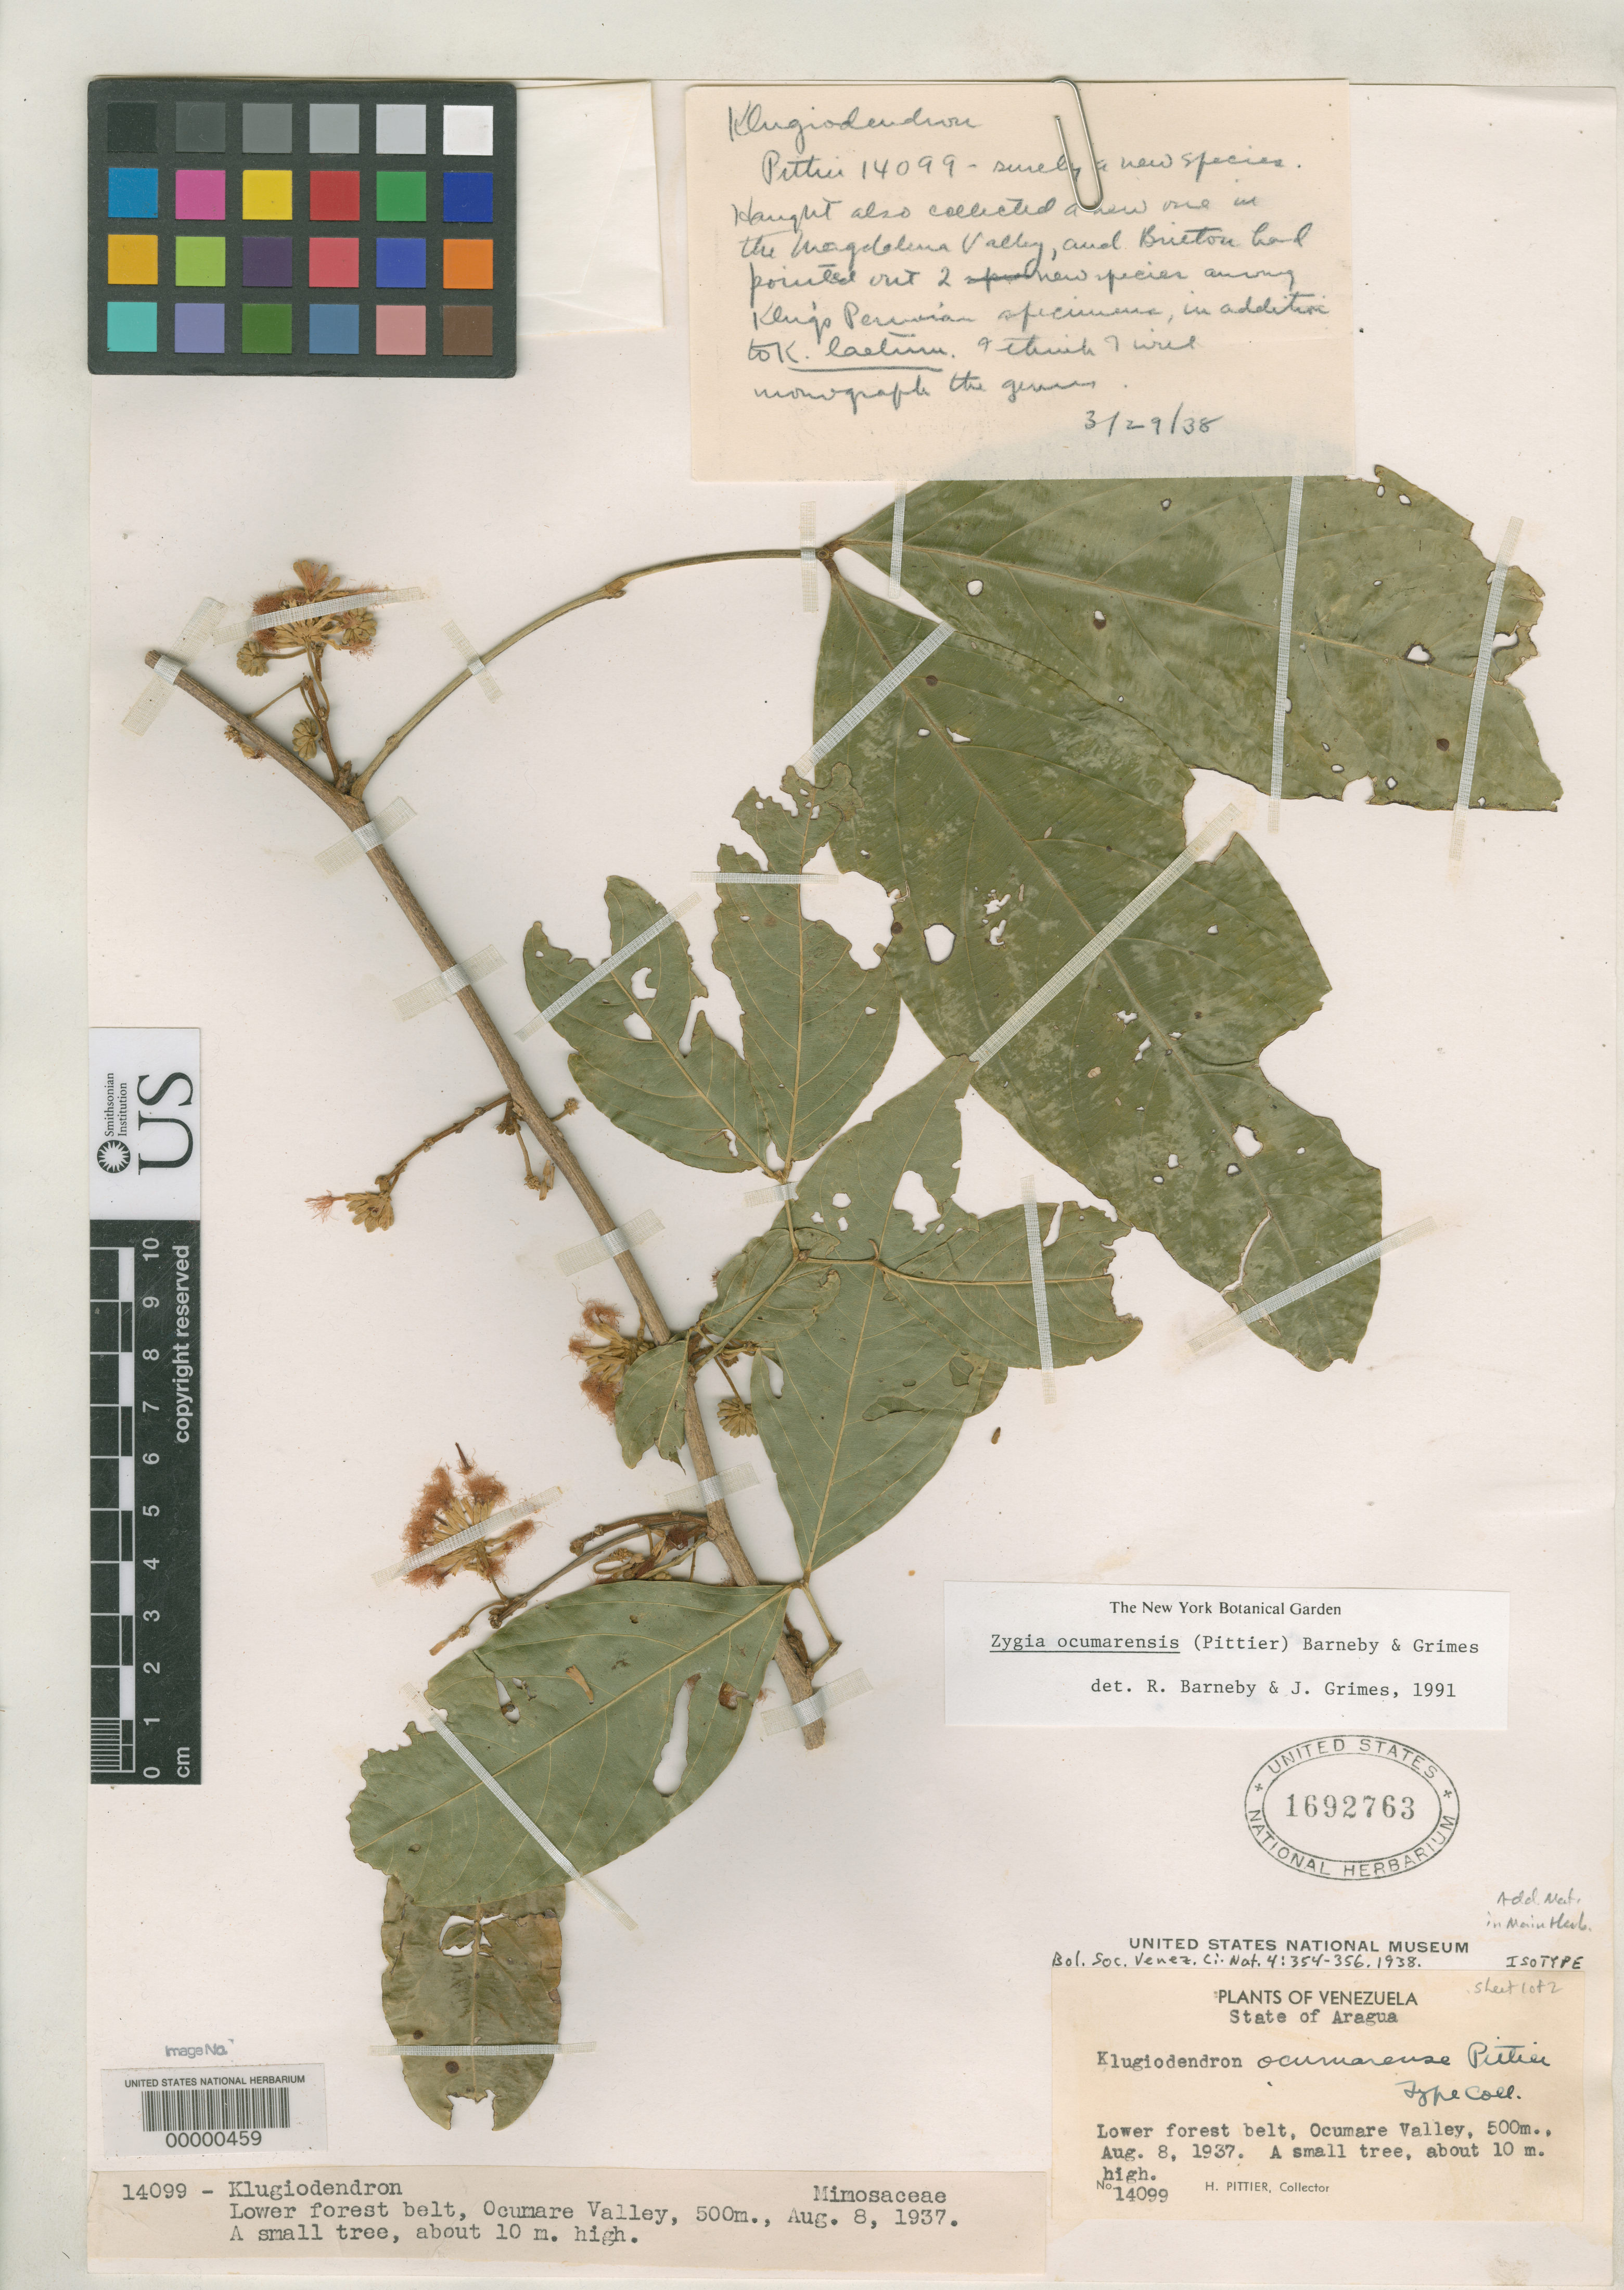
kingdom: Plantae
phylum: Tracheophyta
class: Magnoliopsida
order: Fabales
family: Fabaceae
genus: Klugiodendron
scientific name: Klugiodendron ocumarense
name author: Pittier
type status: Isotype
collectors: H. F. Pittier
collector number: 14099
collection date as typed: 08 Aug 1937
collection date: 1937-08-08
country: Venezuela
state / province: Aragua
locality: Ocumare Valley, lower forest belt.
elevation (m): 500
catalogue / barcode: US 1692763